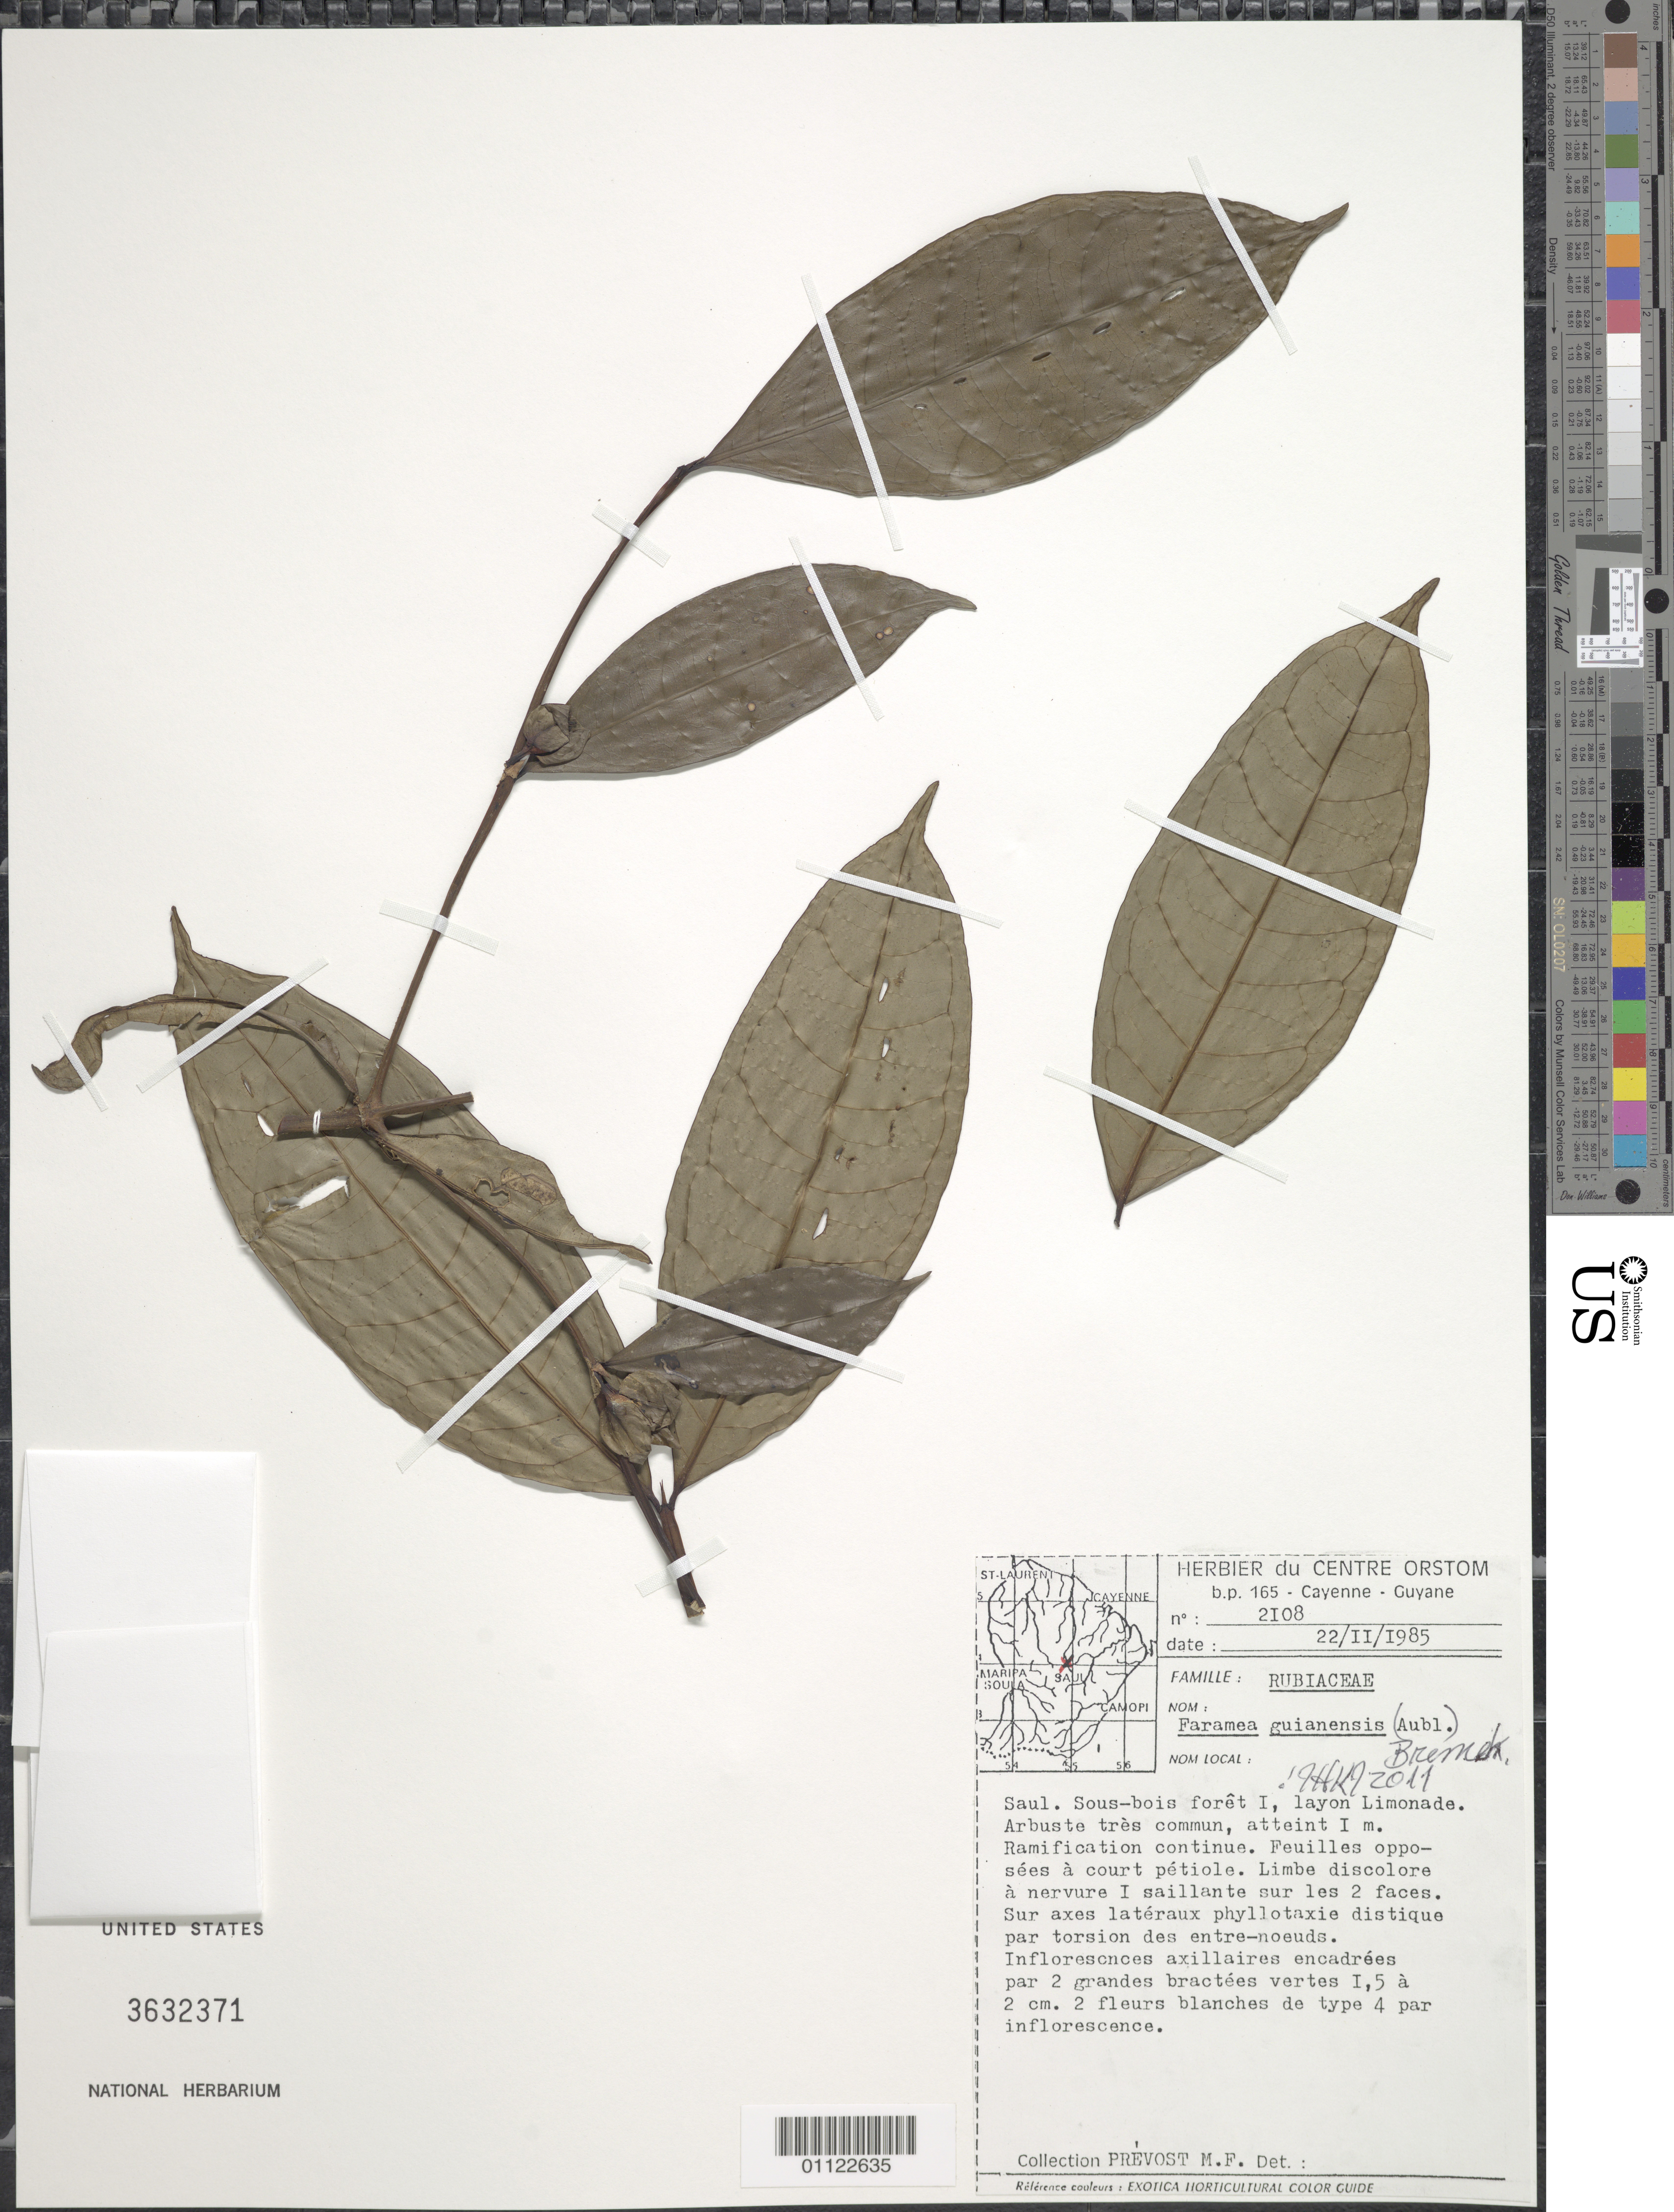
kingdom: Plantae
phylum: Tracheophyta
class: Magnoliopsida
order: Gentianales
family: Rubiaceae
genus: Faramea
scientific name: Faramea guianensis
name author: (Aubl.) Bremek.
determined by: Kirkbride, J. H.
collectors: M.-F. Prévost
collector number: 2108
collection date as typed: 22-Feb-85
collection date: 1985-02-22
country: French Guiana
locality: Saül, sous-bois forest I, layon Limonade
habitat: Forest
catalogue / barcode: US 3632371